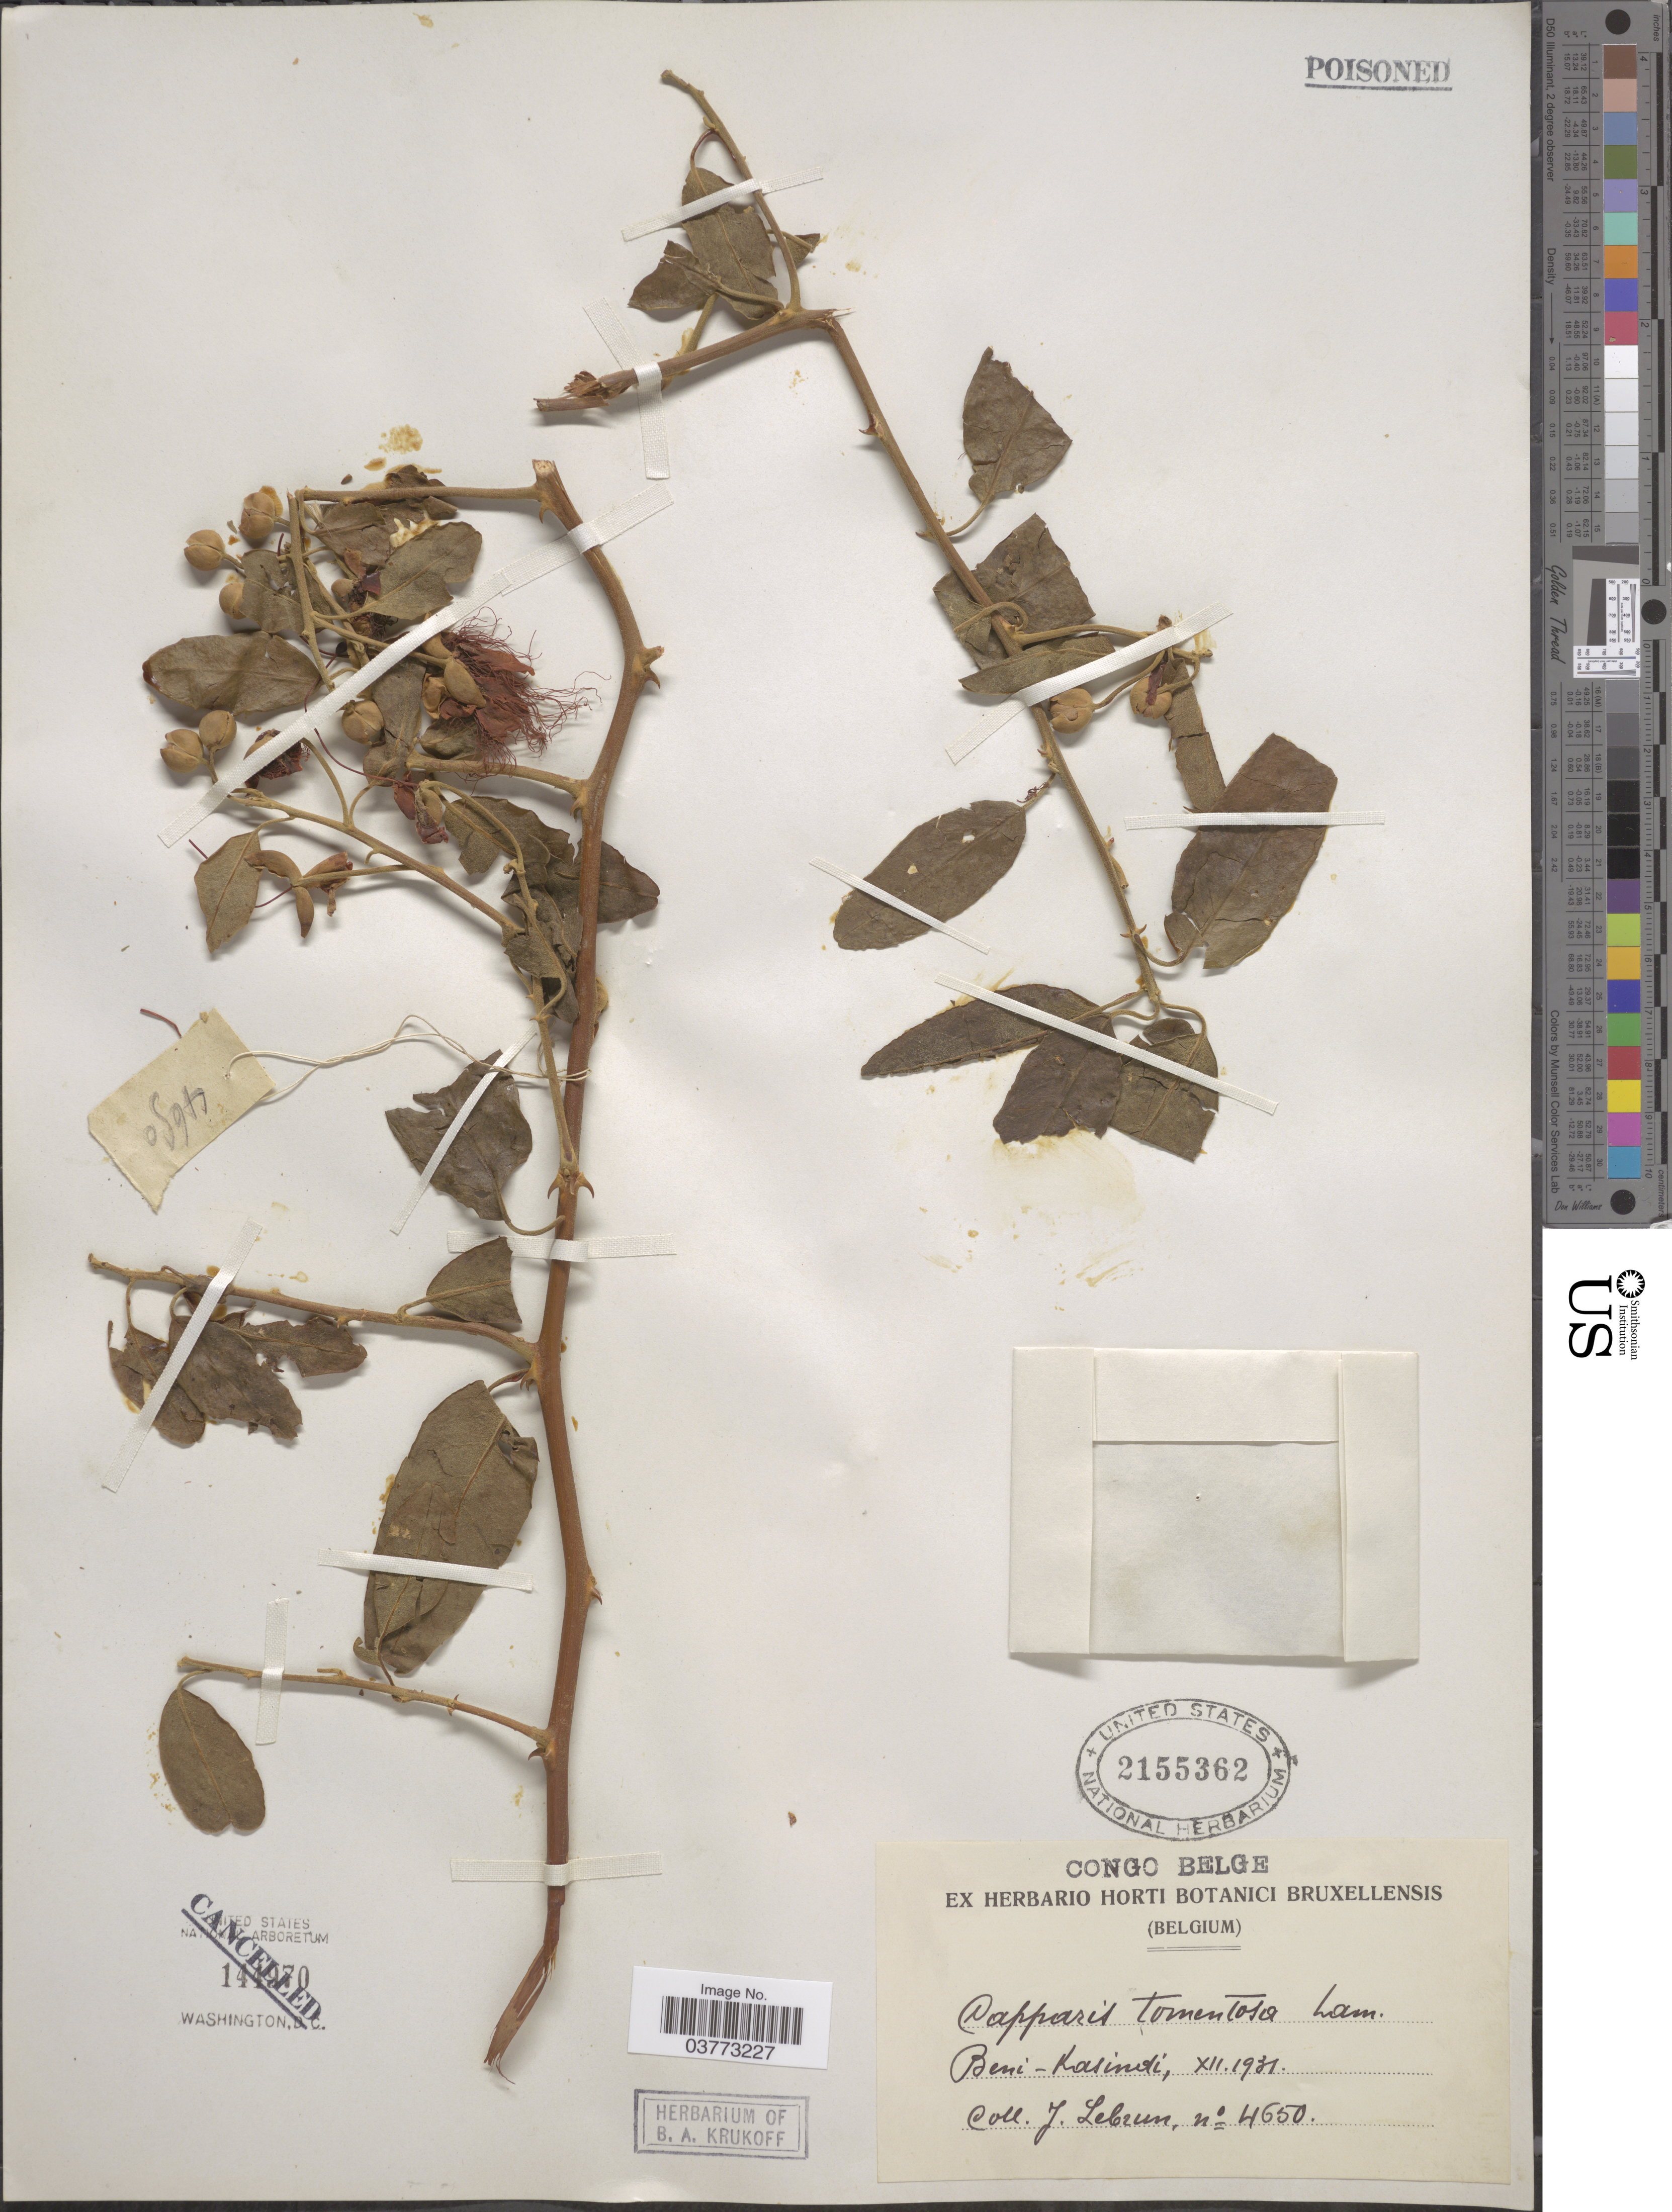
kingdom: Plantae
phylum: Tracheophyta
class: Magnoliopsida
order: Brassicales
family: Capparaceae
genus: Capparis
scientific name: Capparis tomentosa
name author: Lam.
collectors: J. A. Lebrun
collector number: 4650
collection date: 1931-12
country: Congo, Democratic Republic of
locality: Congo Belge. Beni - Kasindi.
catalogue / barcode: US 2155362